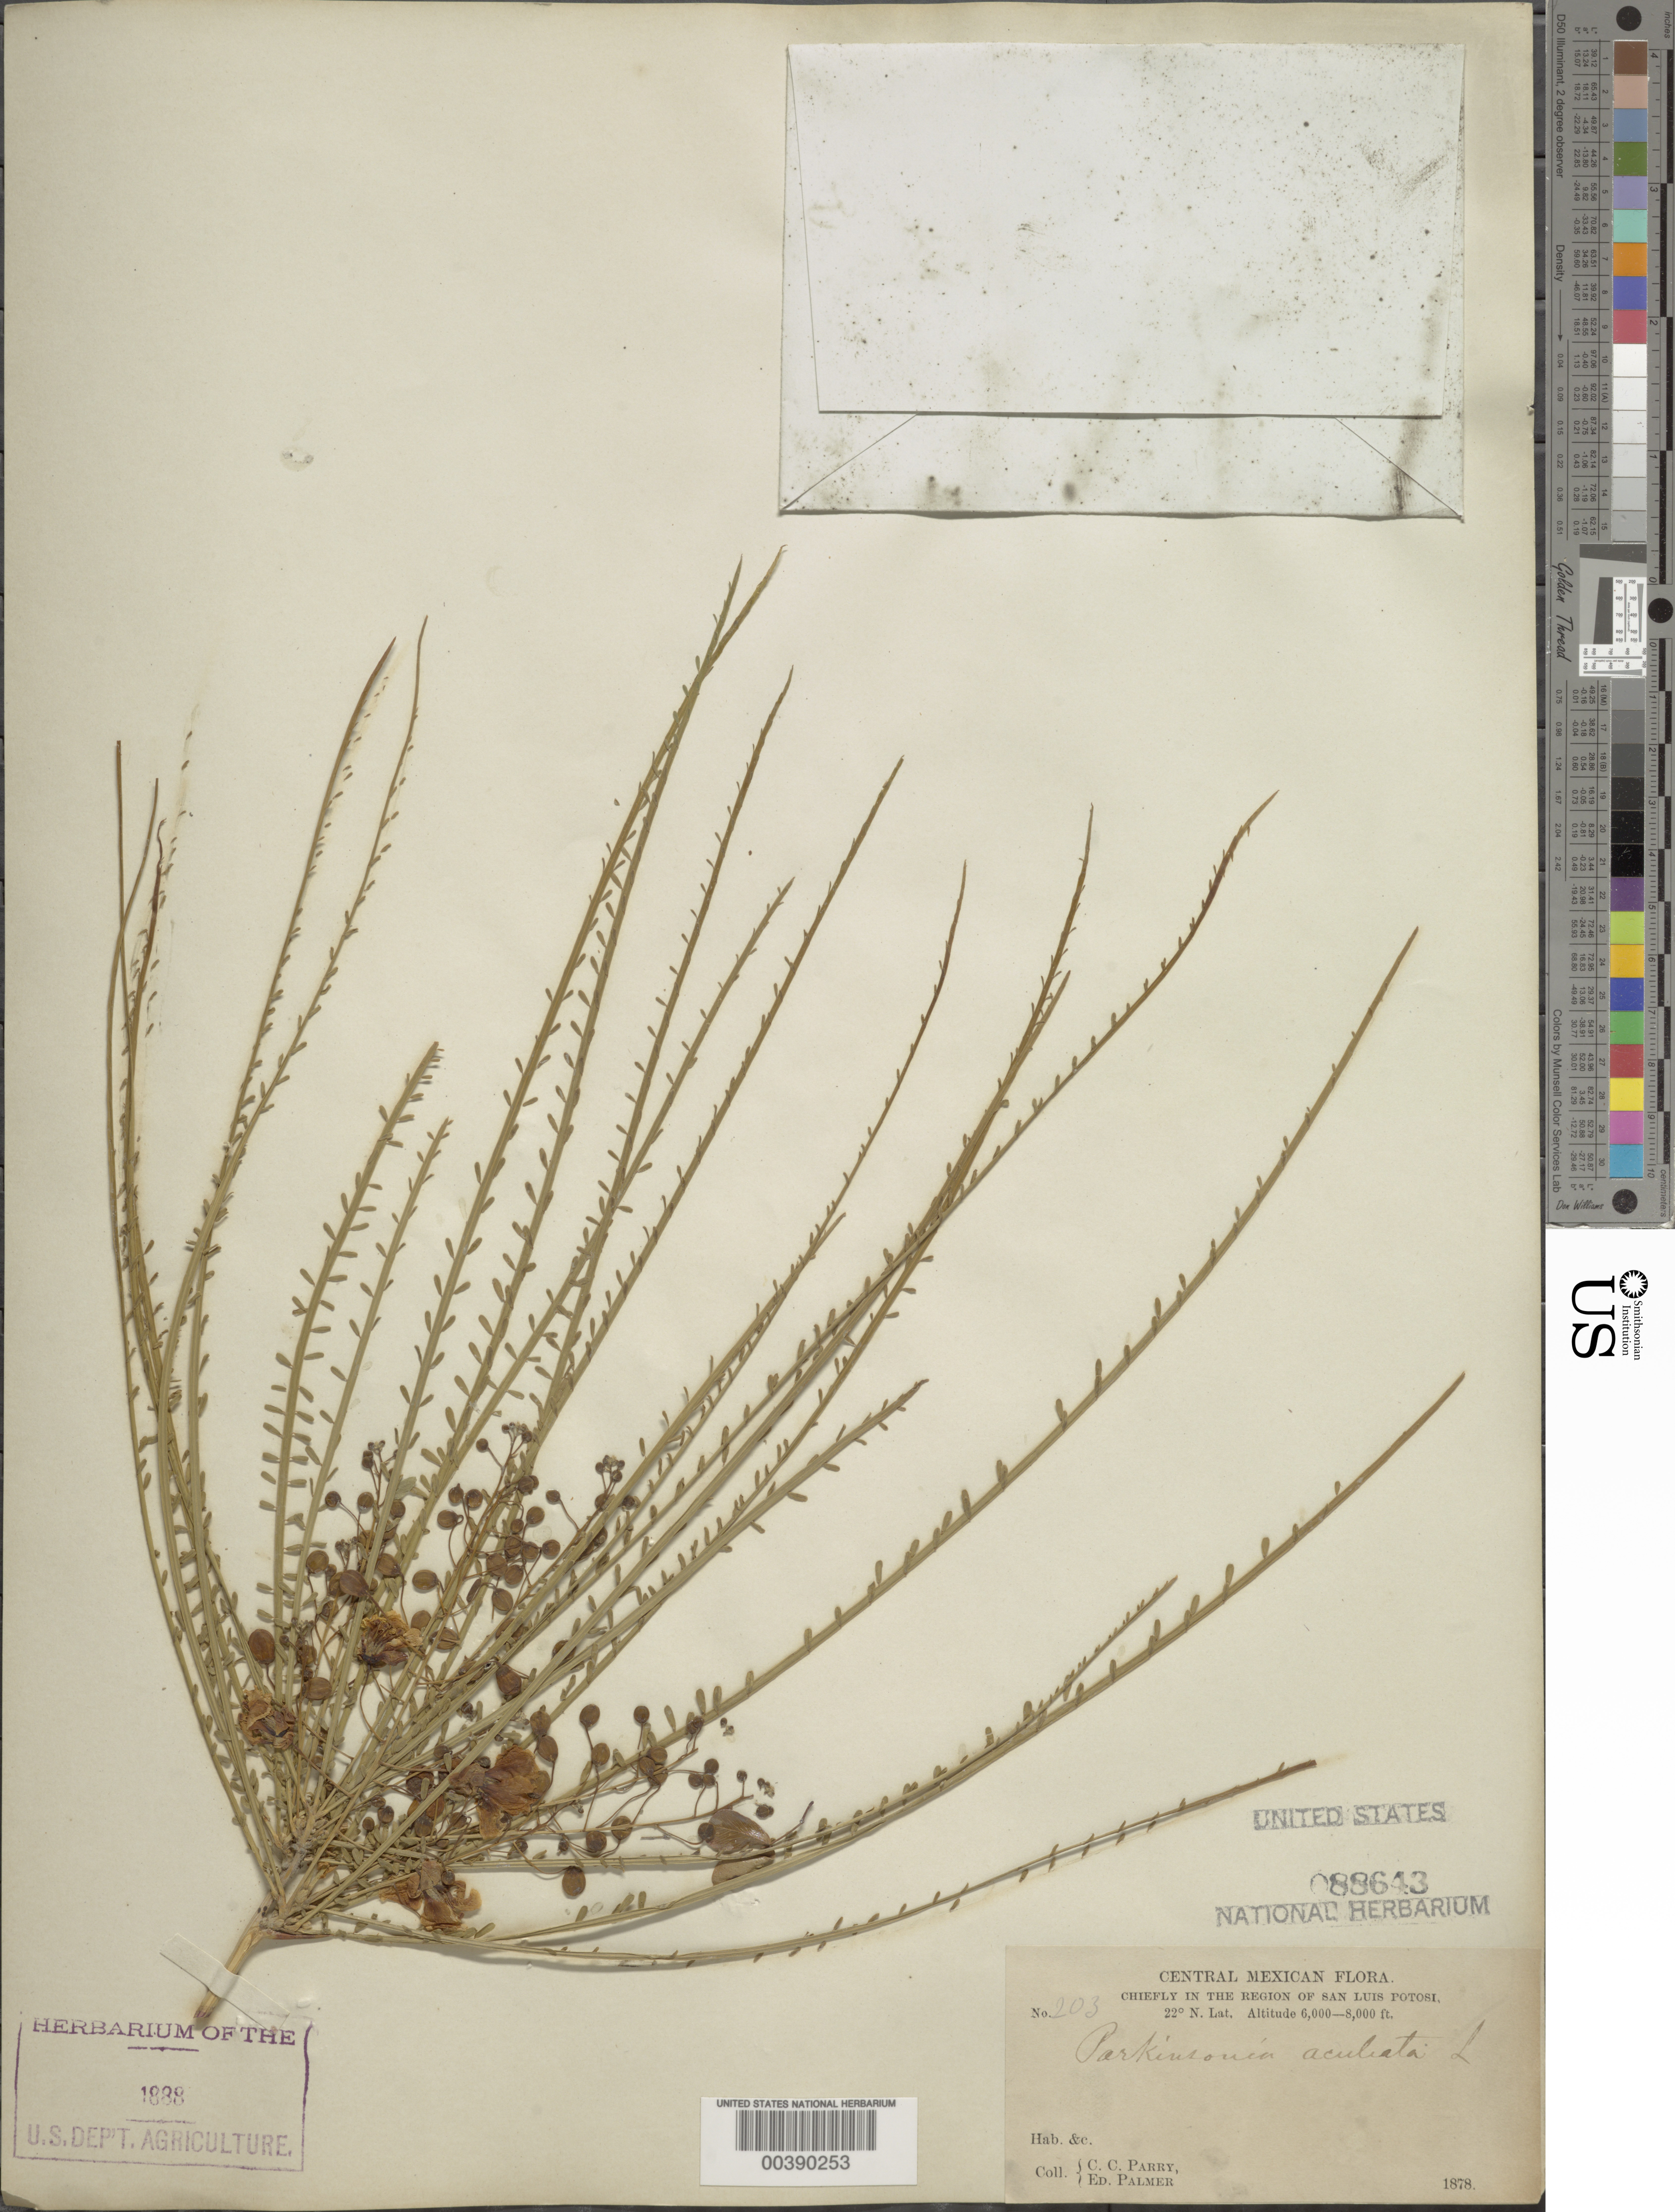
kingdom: Plantae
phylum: Tracheophyta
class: Magnoliopsida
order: Fabales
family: Fabaceae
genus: Parkinsonia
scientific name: Parkinsonia aculeata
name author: L.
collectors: C. C. Parry & E. Palmer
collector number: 203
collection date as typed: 1878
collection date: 1878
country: Mexico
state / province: San Luis Potosí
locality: In the region of San Luis Potosi (lat/long recorded as: lat=22:0:0:n long=:::)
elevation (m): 1829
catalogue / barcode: US 88643